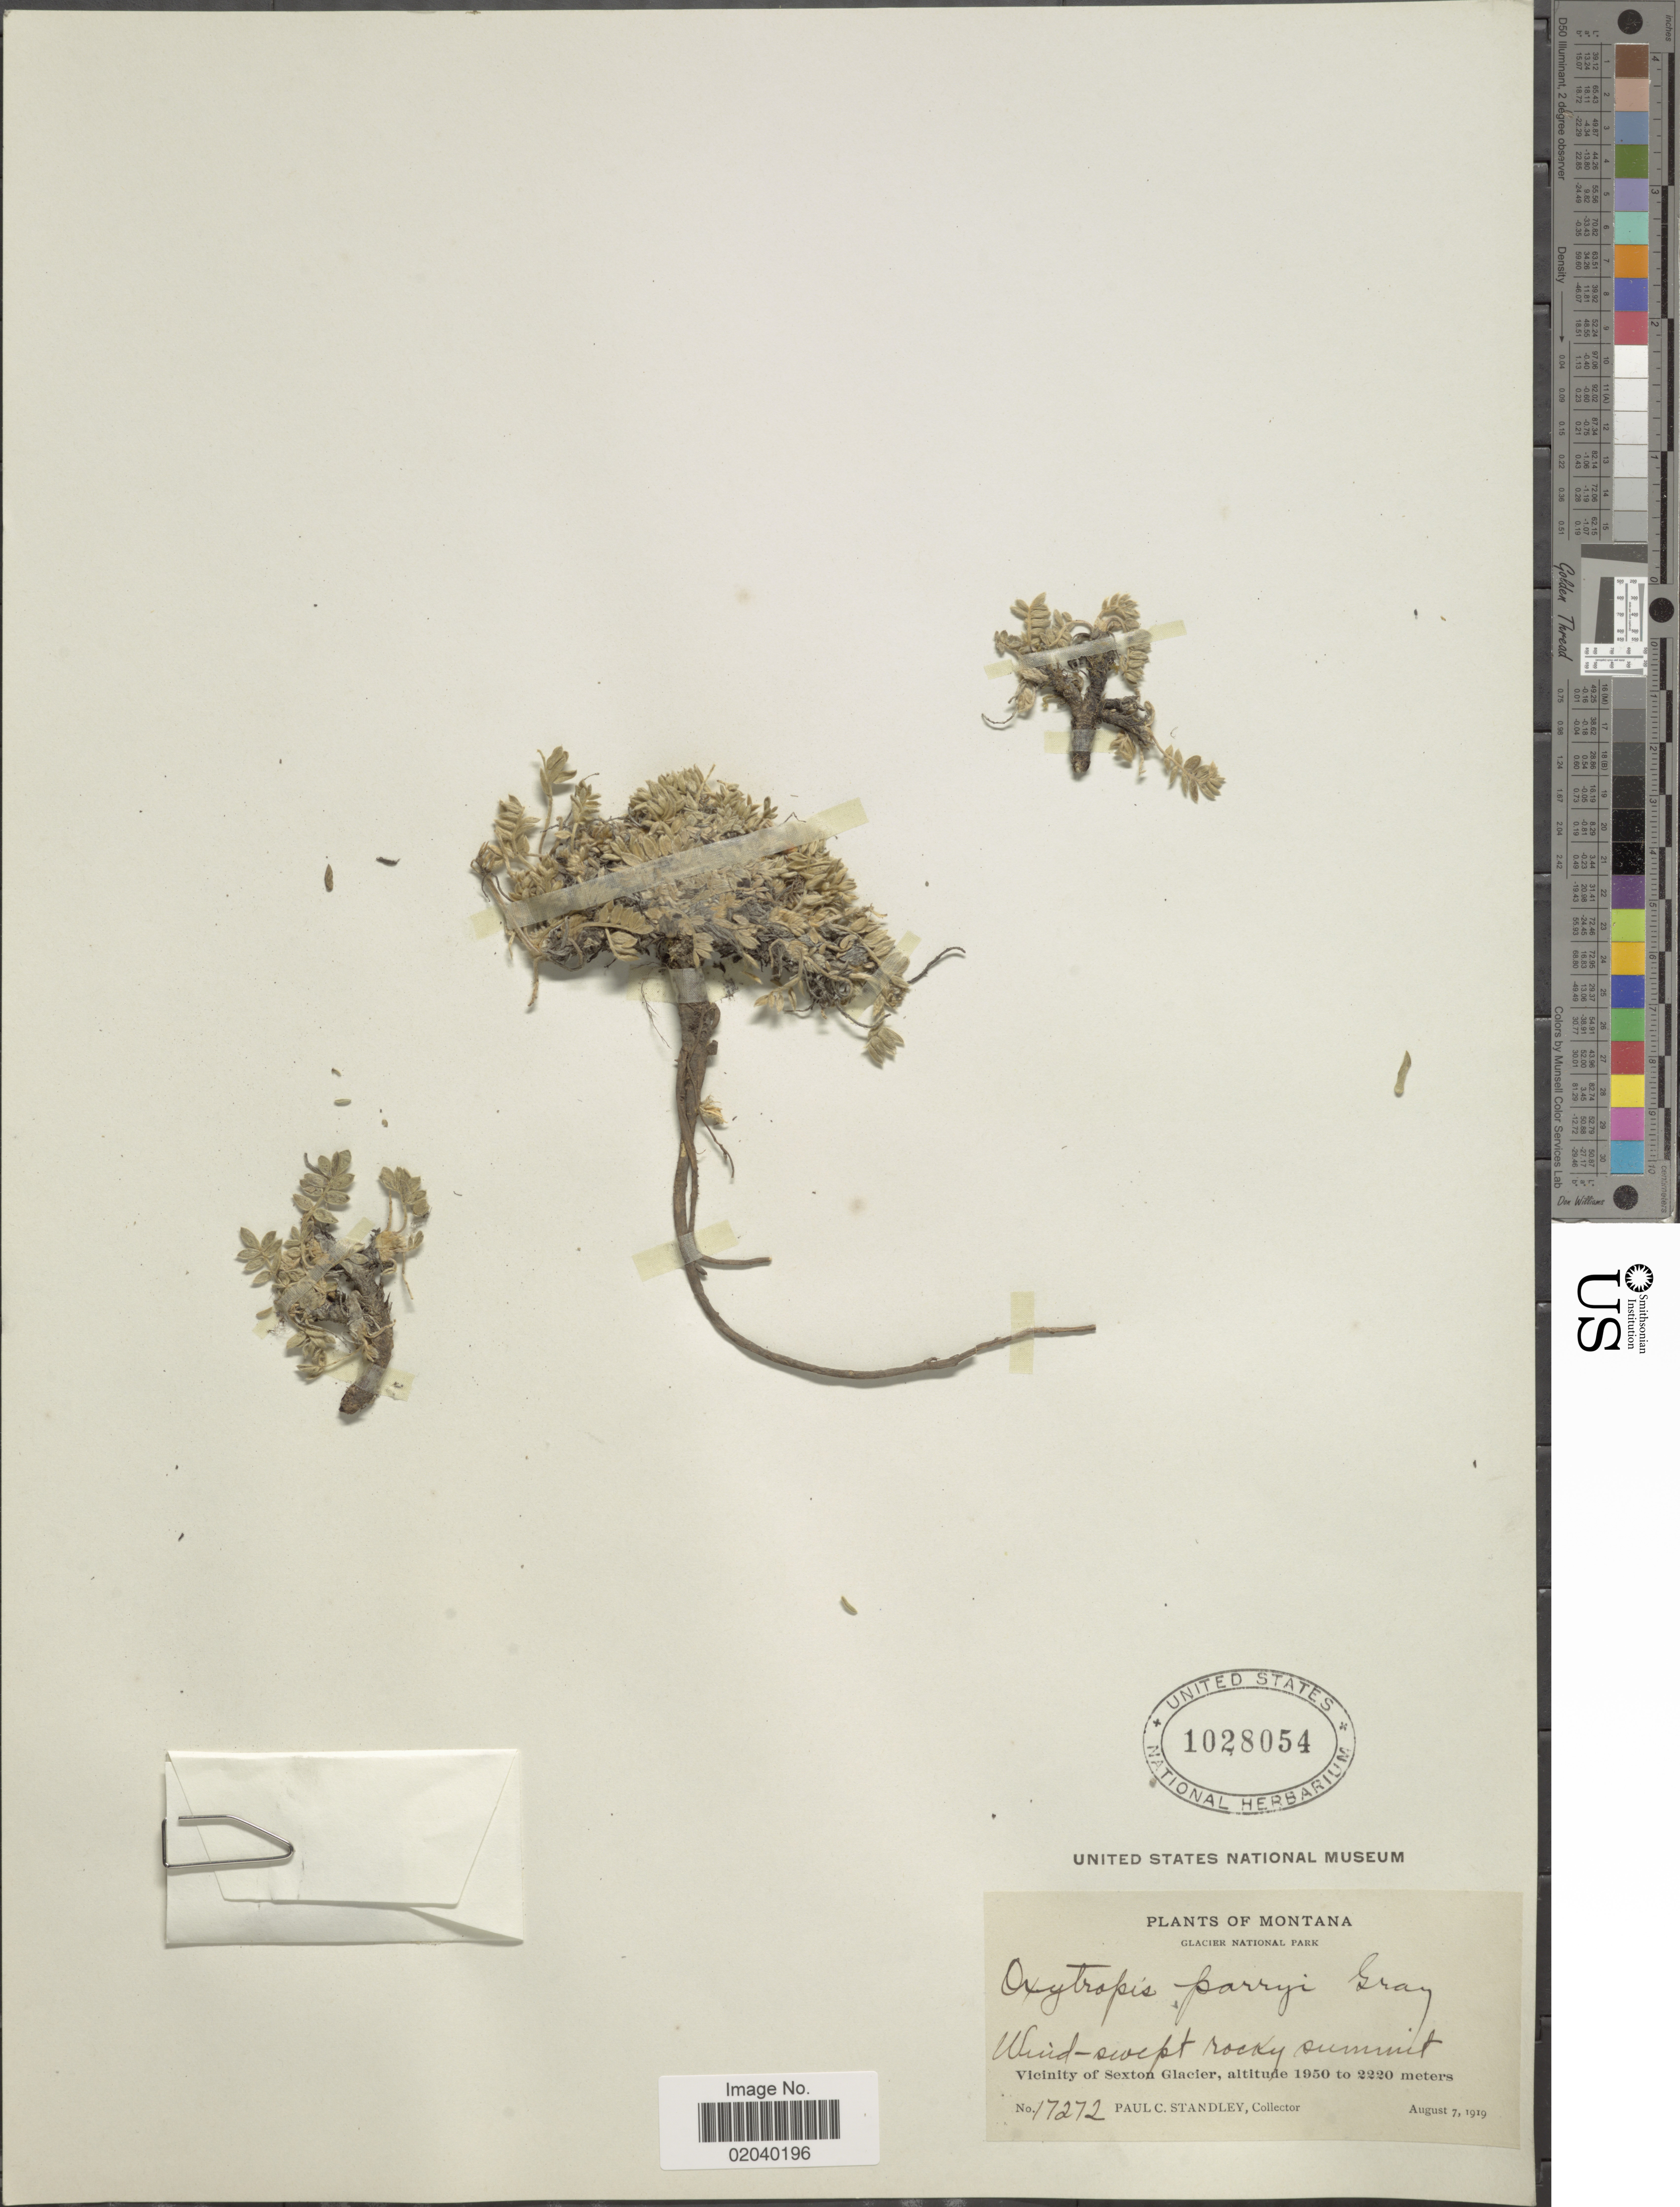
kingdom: Plantae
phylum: Tracheophyta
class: Magnoliopsida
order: Fabales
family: Fabaceae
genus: Oxytropis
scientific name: Oxytropis parryi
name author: A. Gray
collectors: P. C. Standley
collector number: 17272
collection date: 1919-08-07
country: United States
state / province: Montana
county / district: Glacier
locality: Glacier National Park, Wind-swept rocky summit, Vicinity of Sexton Glacier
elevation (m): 1950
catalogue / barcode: US 1028054